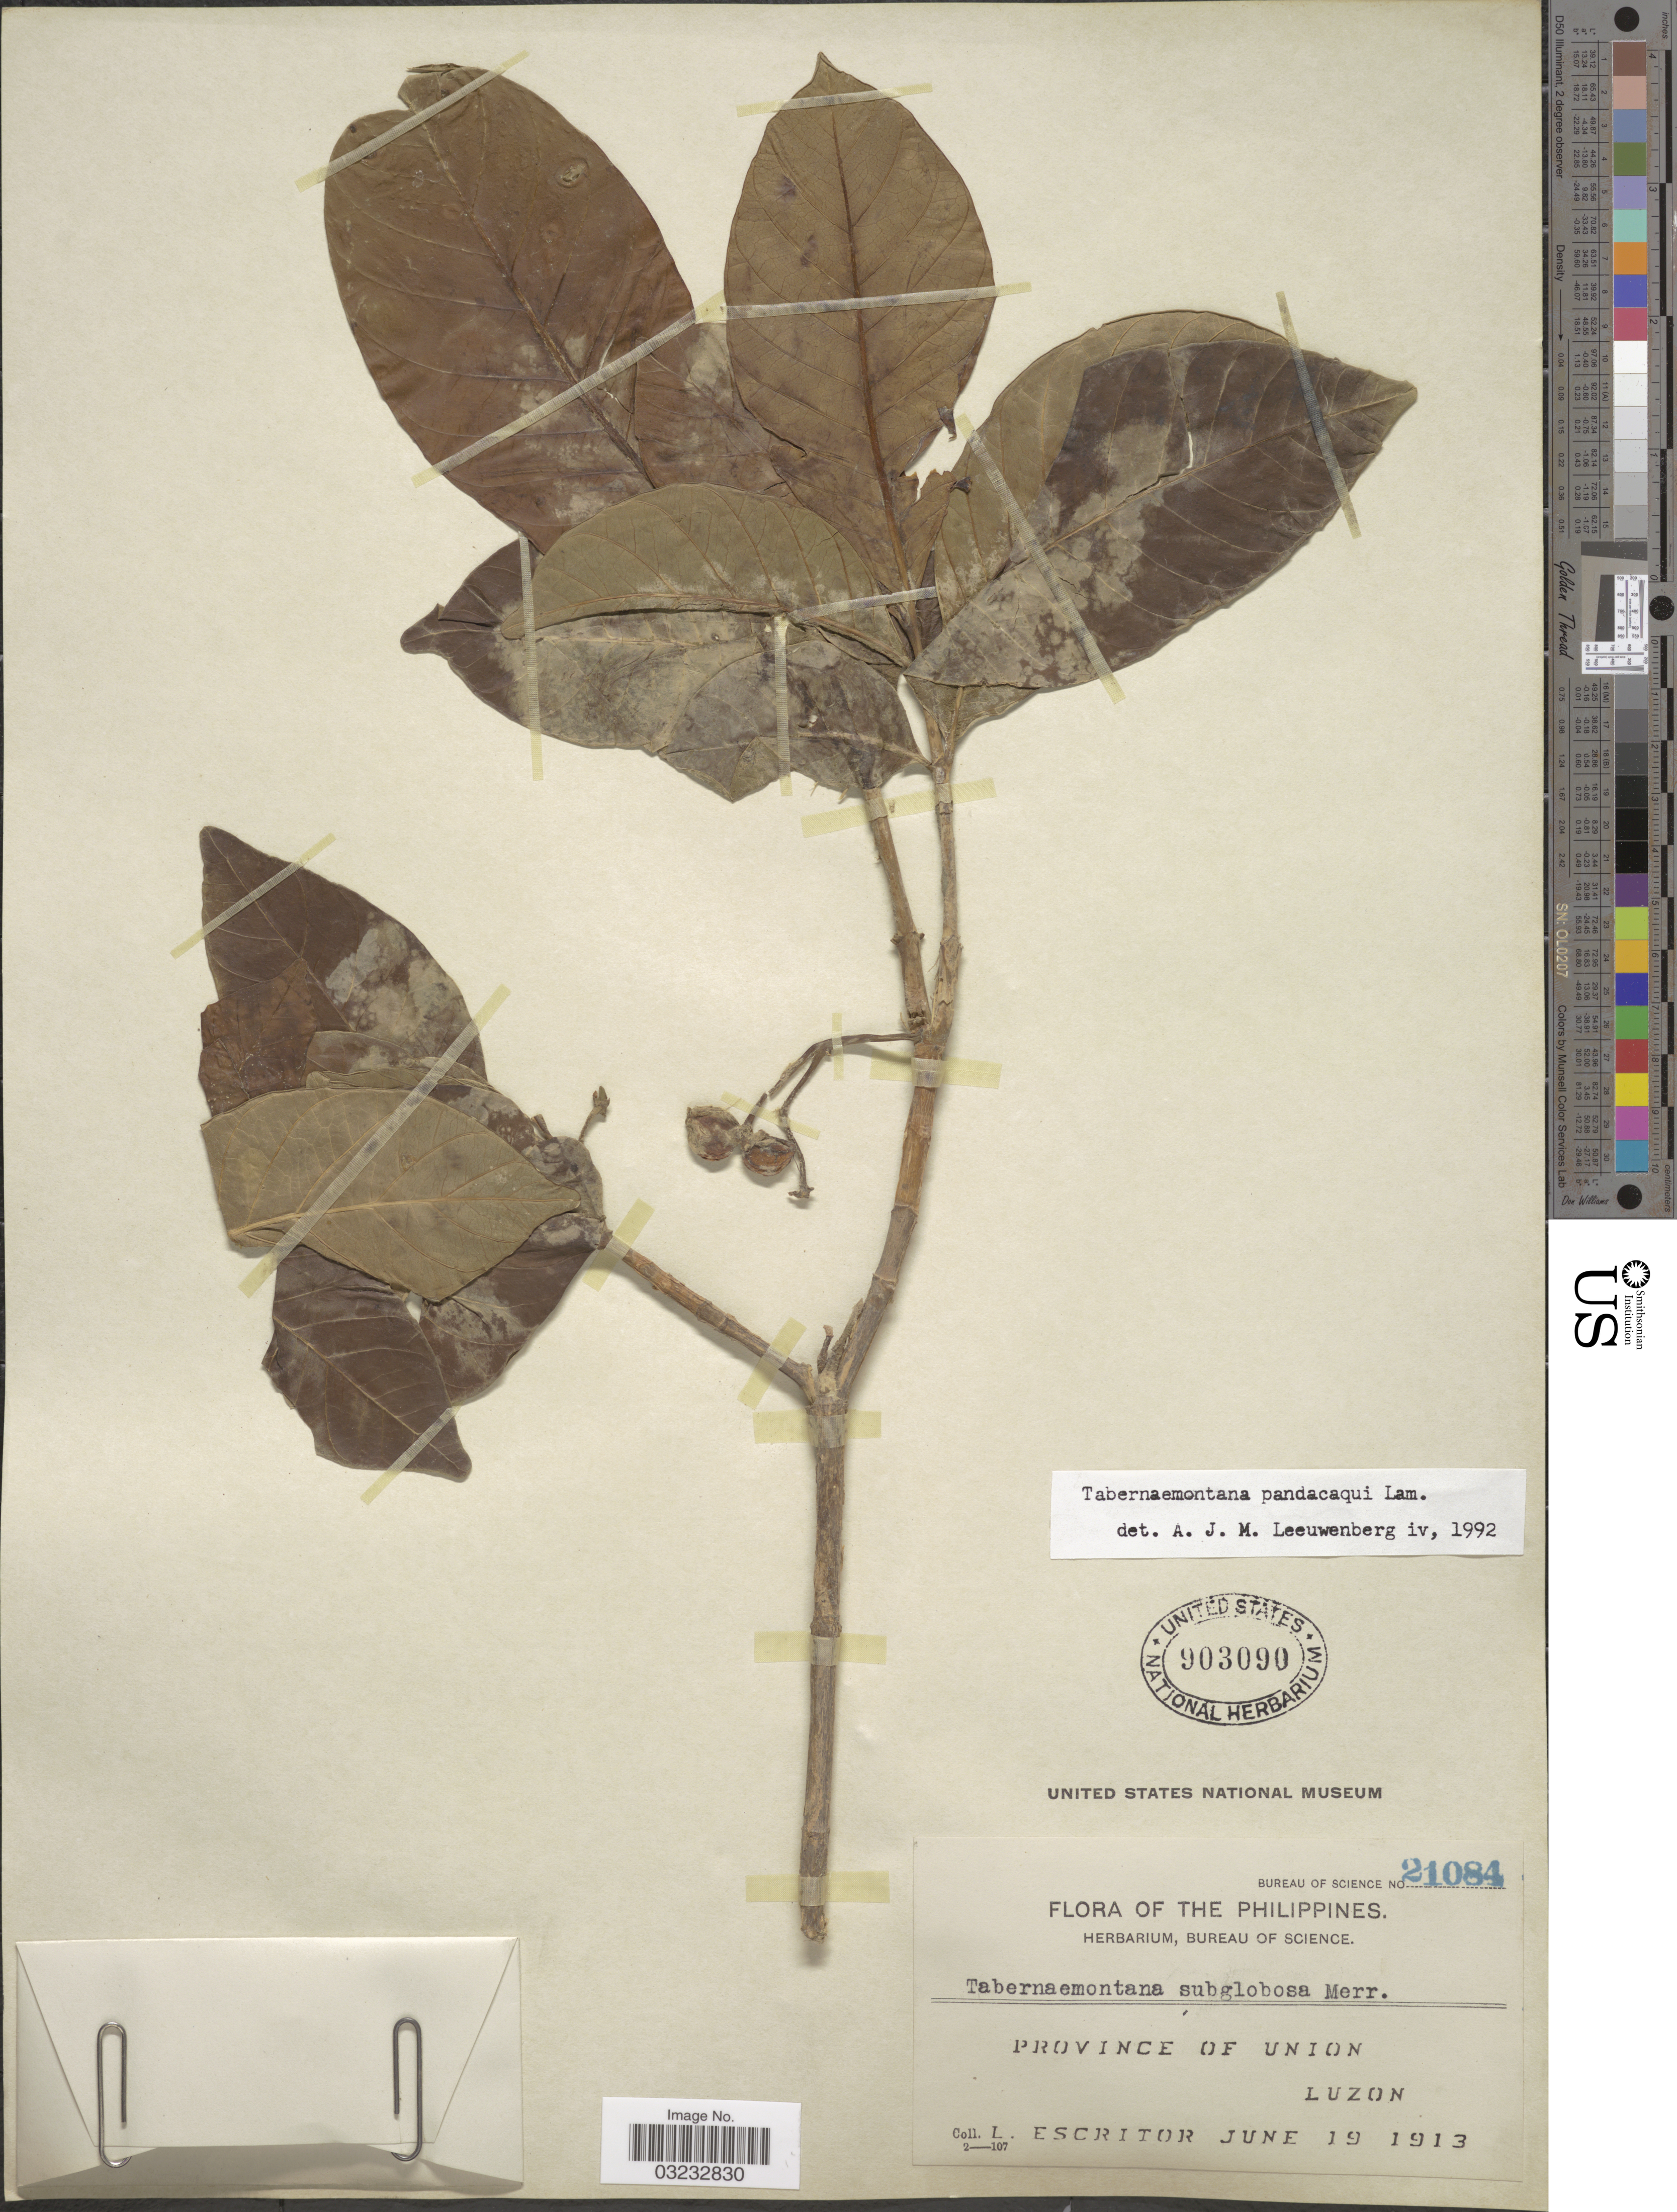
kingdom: Plantae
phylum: Tracheophyta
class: Magnoliopsida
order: Gentianales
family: Apocynaceae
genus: Tabernaemontana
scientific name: Tabernaemontana pandacaqui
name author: Poir.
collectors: L. Escritor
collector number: Bureau of Science 21084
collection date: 1913-06-19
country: Philippines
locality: Province of Union, Luzon.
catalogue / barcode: US 903090